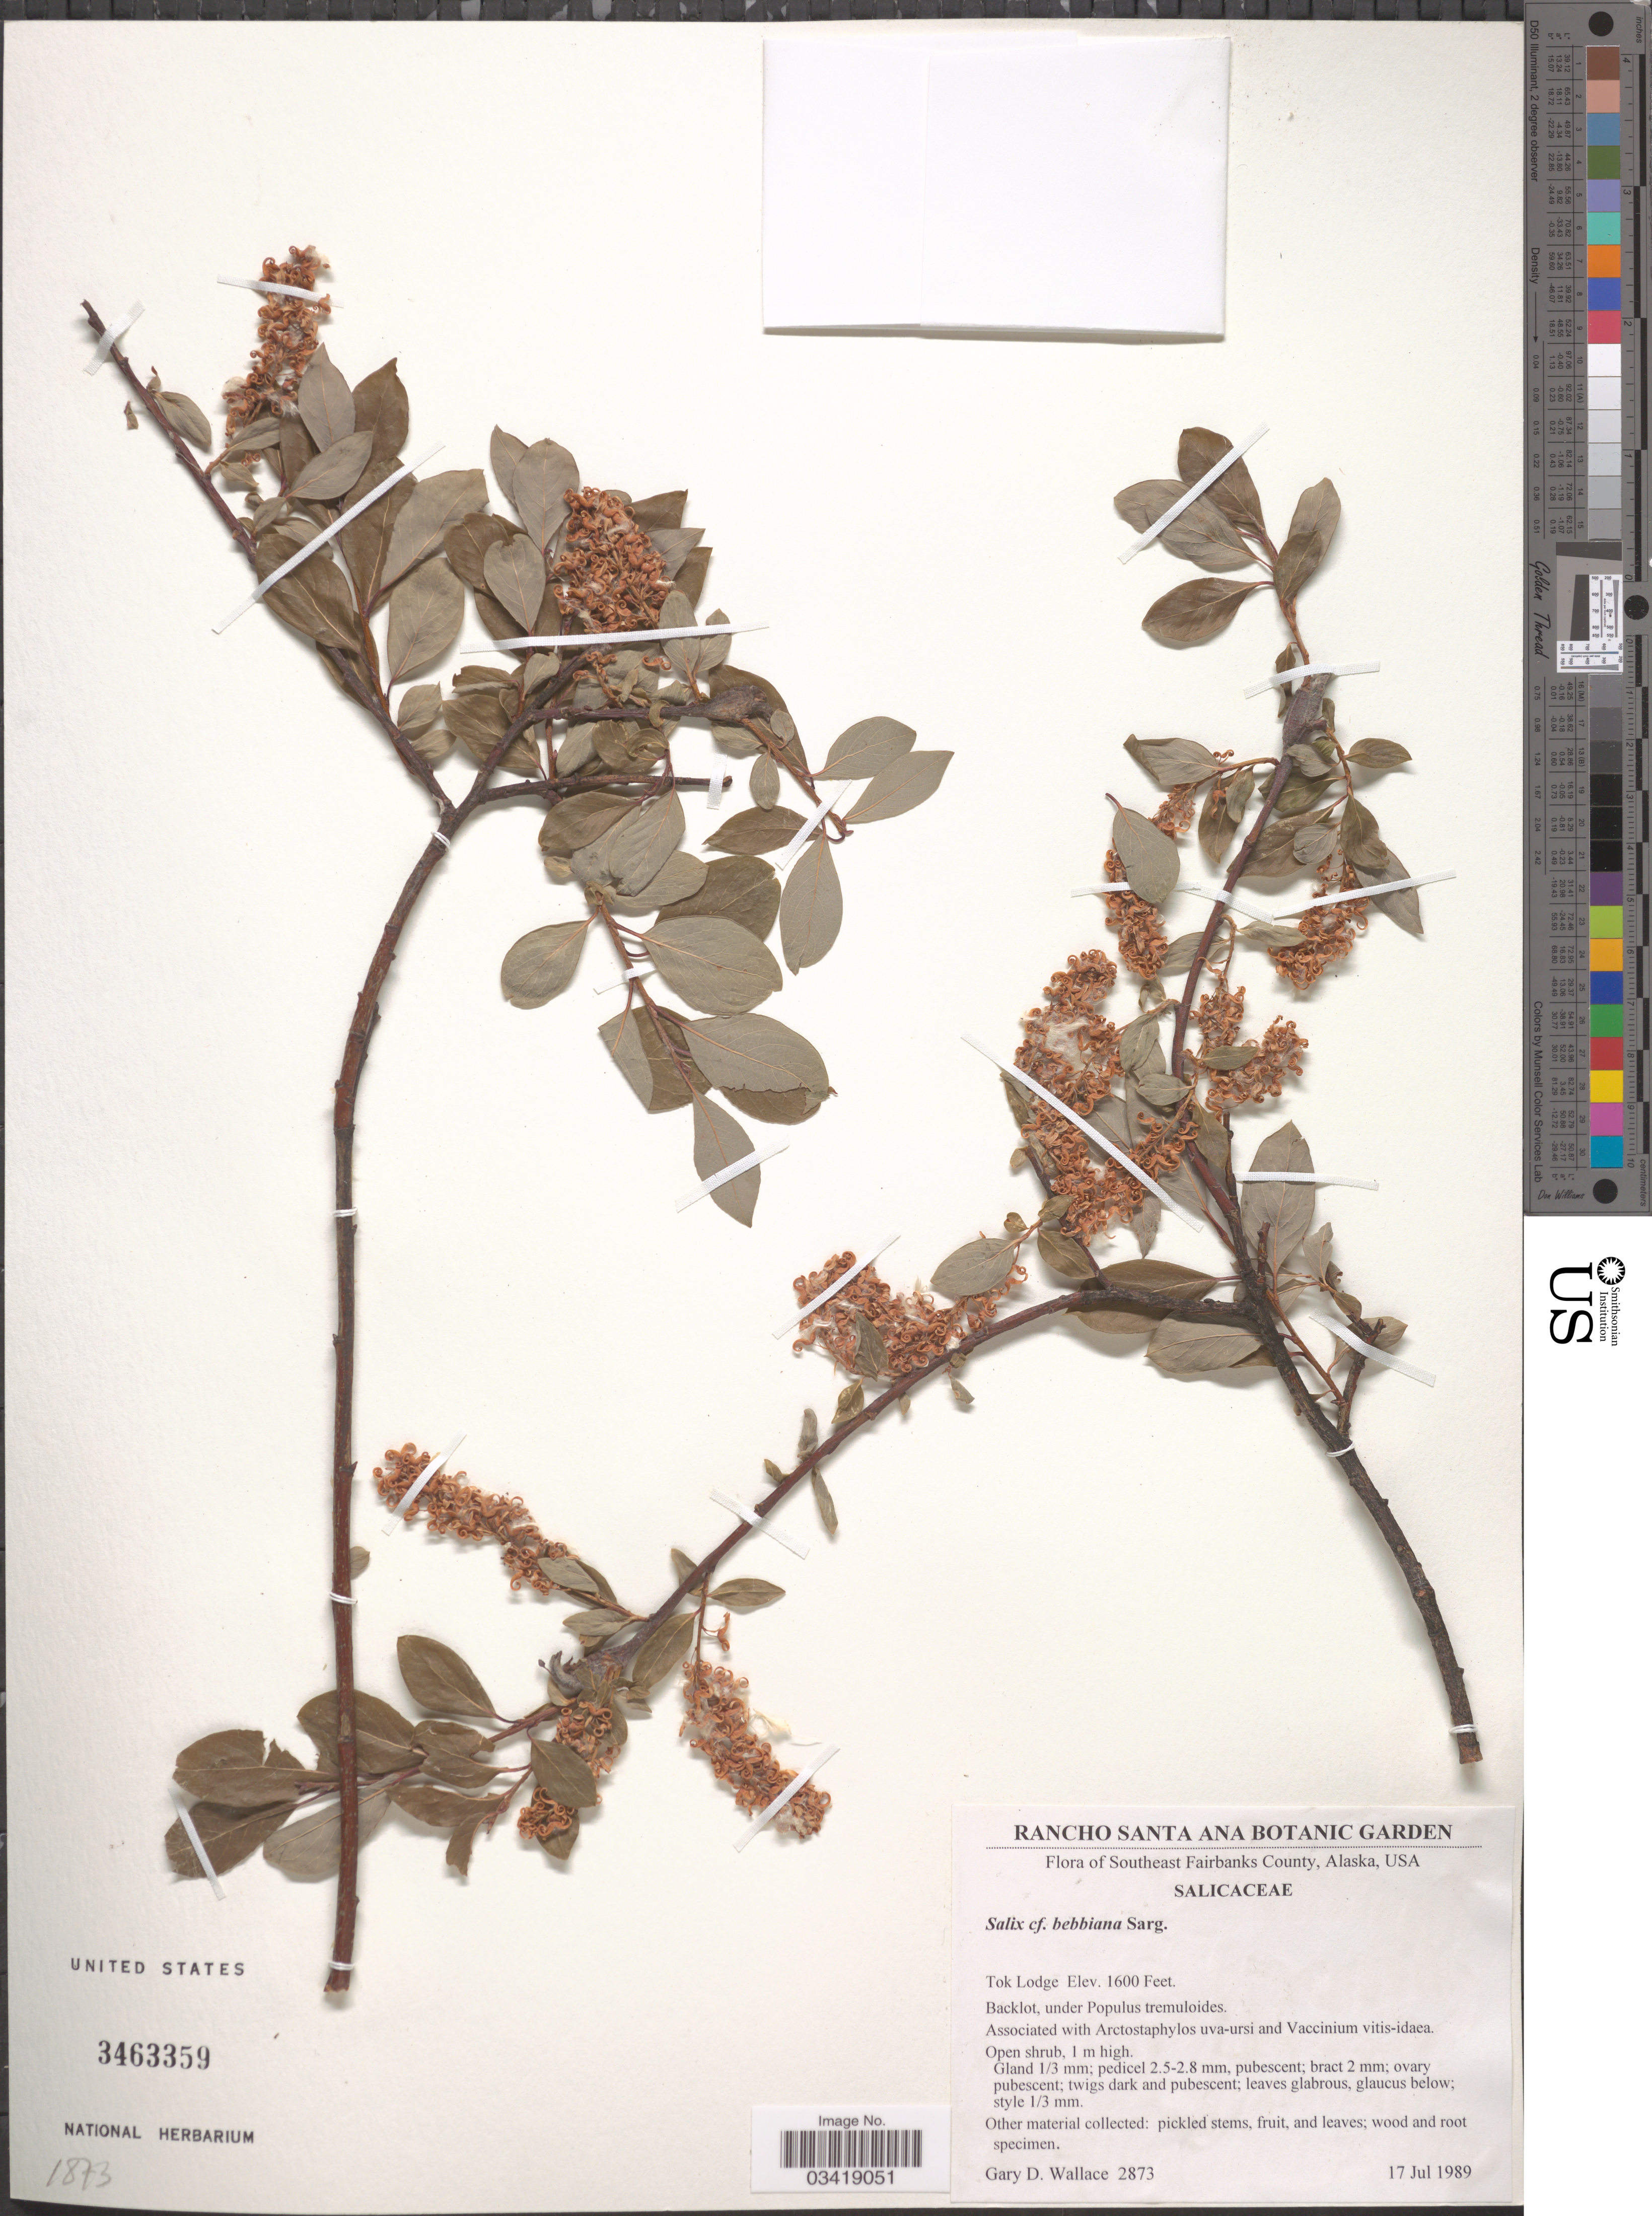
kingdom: Plantae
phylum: Tracheophyta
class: Magnoliopsida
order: Malpighiales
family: Salicaceae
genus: Salix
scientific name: Salix bebbiana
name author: Sarg.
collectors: G. D. Wallace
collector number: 2873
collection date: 1989-07-17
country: United States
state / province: Alaska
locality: Southeast Fairbanks County, Tok Lodge.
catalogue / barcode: US 3463359